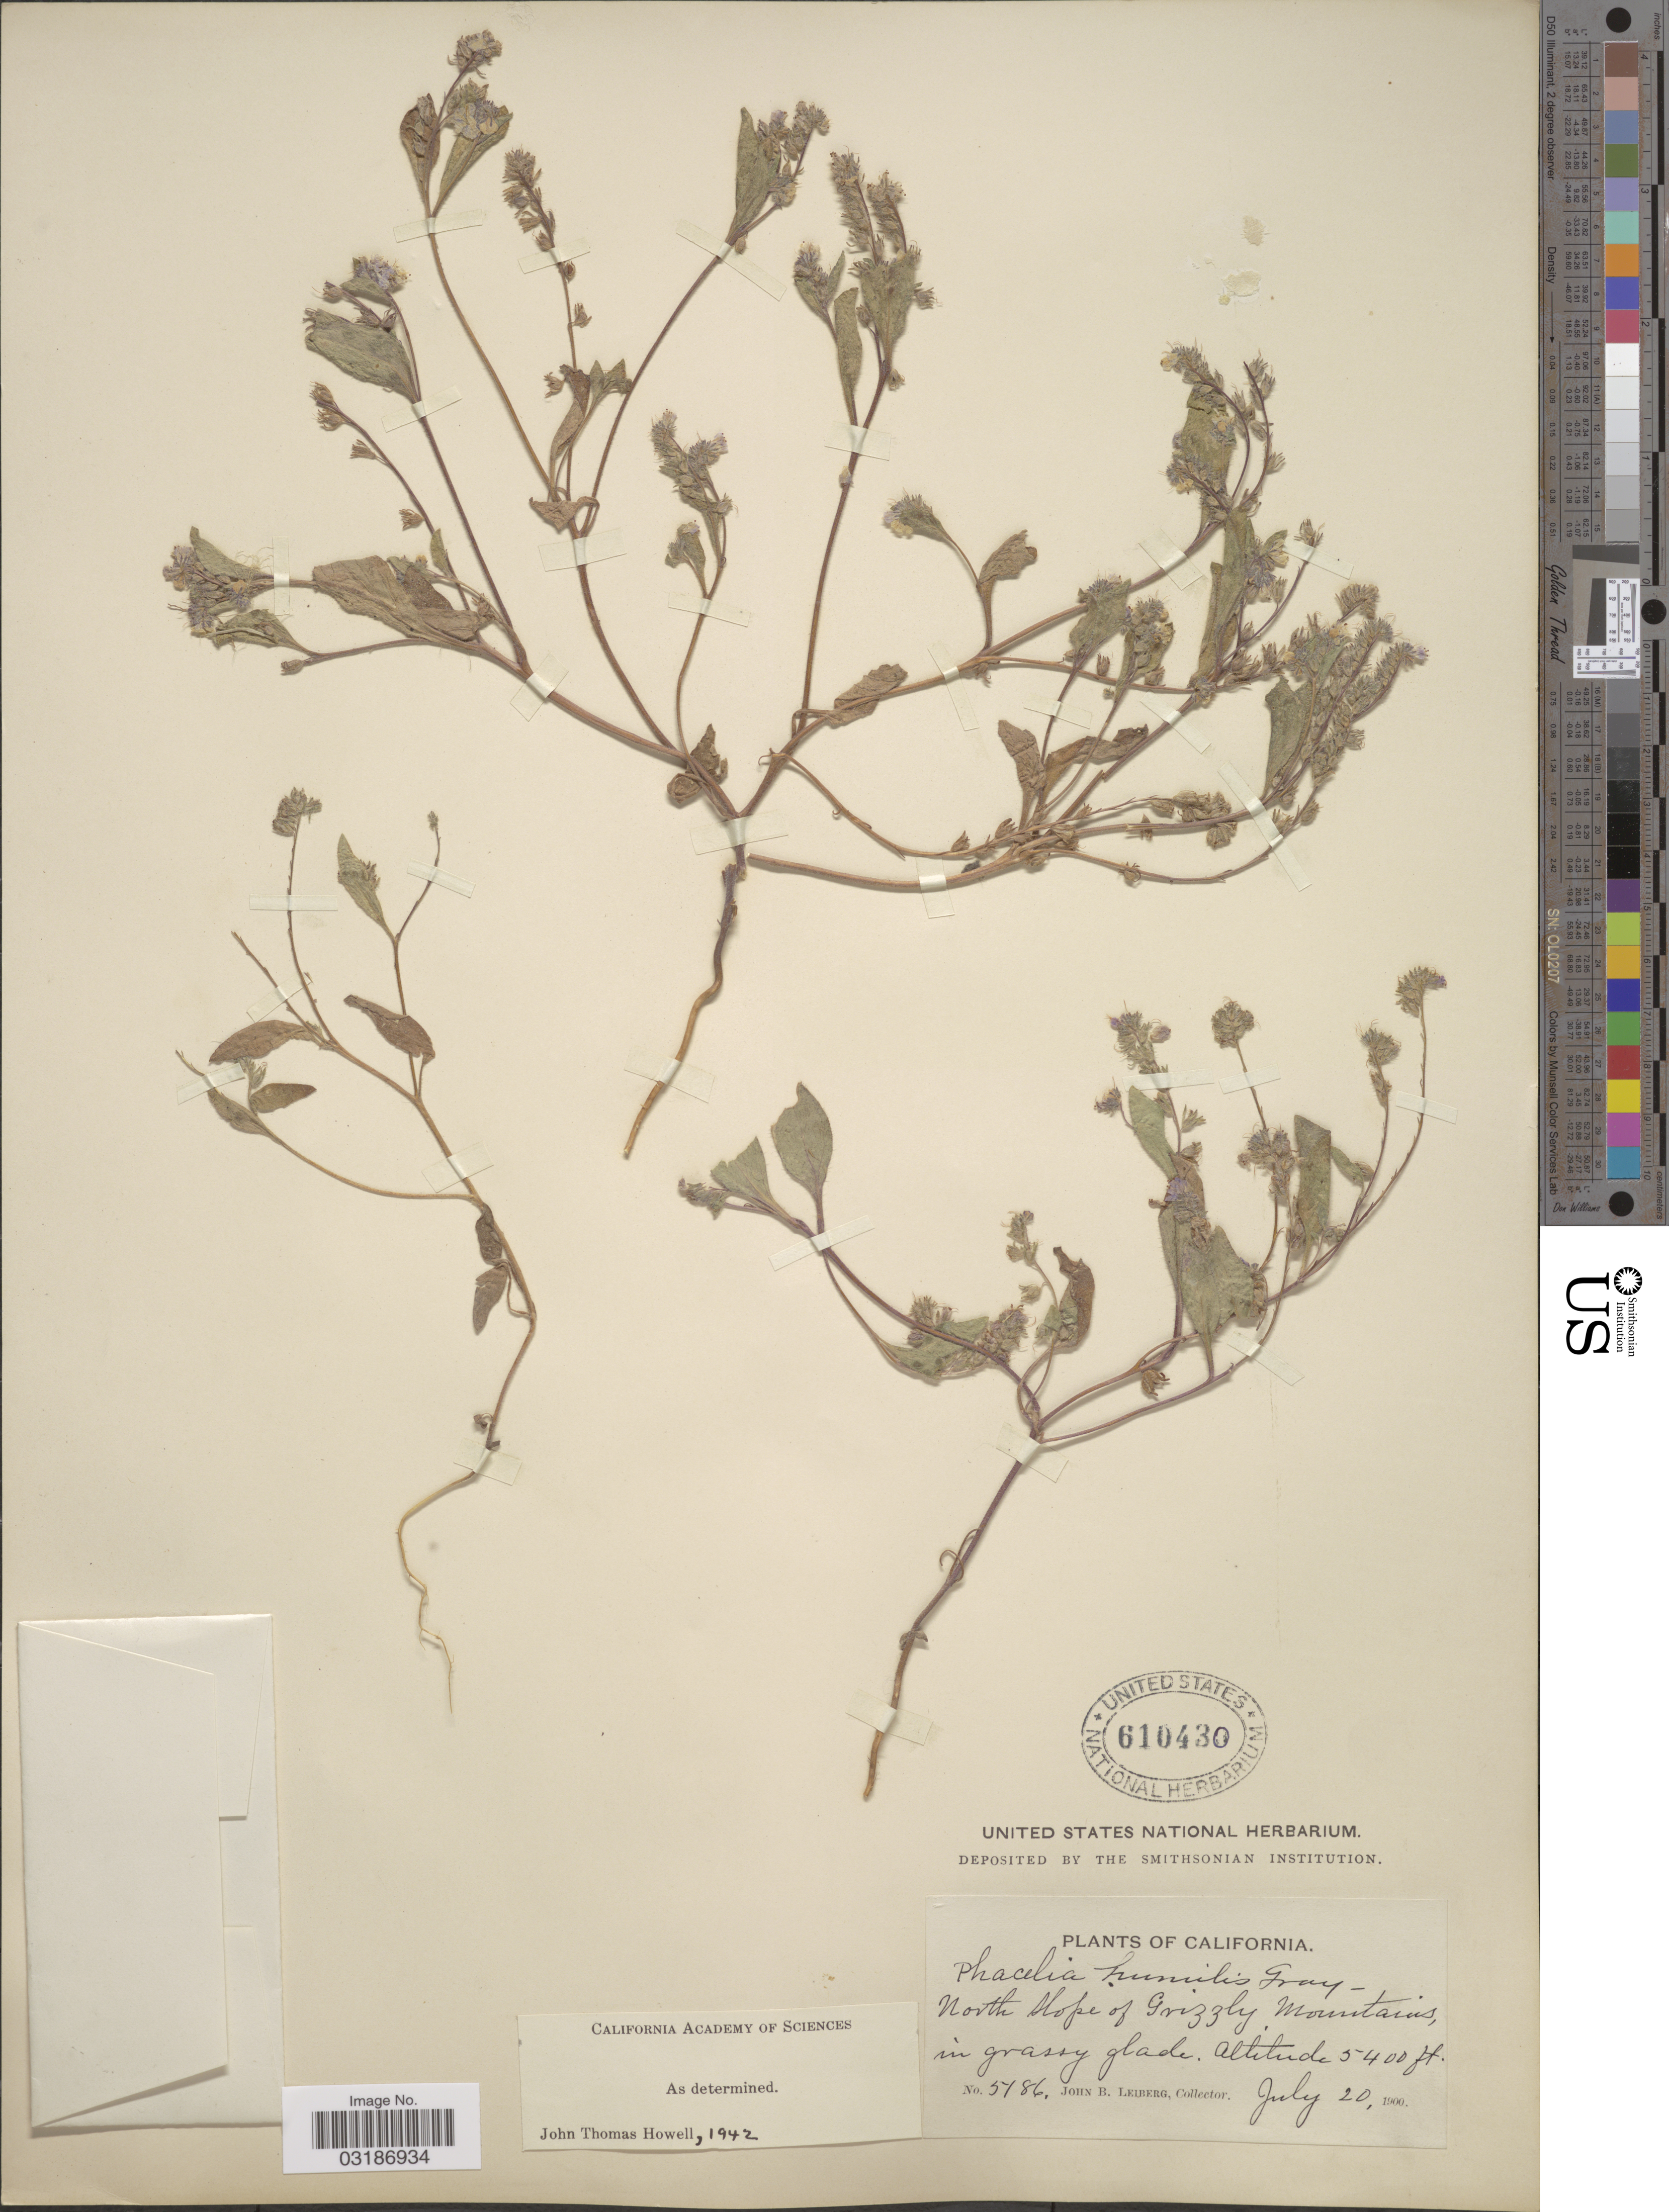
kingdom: Plantae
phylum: Tracheophyta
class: Magnoliopsida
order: Boraginales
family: Hydrophyllaceae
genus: Phacelia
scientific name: Phacelia humilis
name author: Torr. & A. Gray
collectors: J. B. Leiberg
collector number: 5186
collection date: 1900-07-20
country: United States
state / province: California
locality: North Slope of Grizzly. Mountains, in grassy glade.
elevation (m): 1646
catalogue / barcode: US 610430